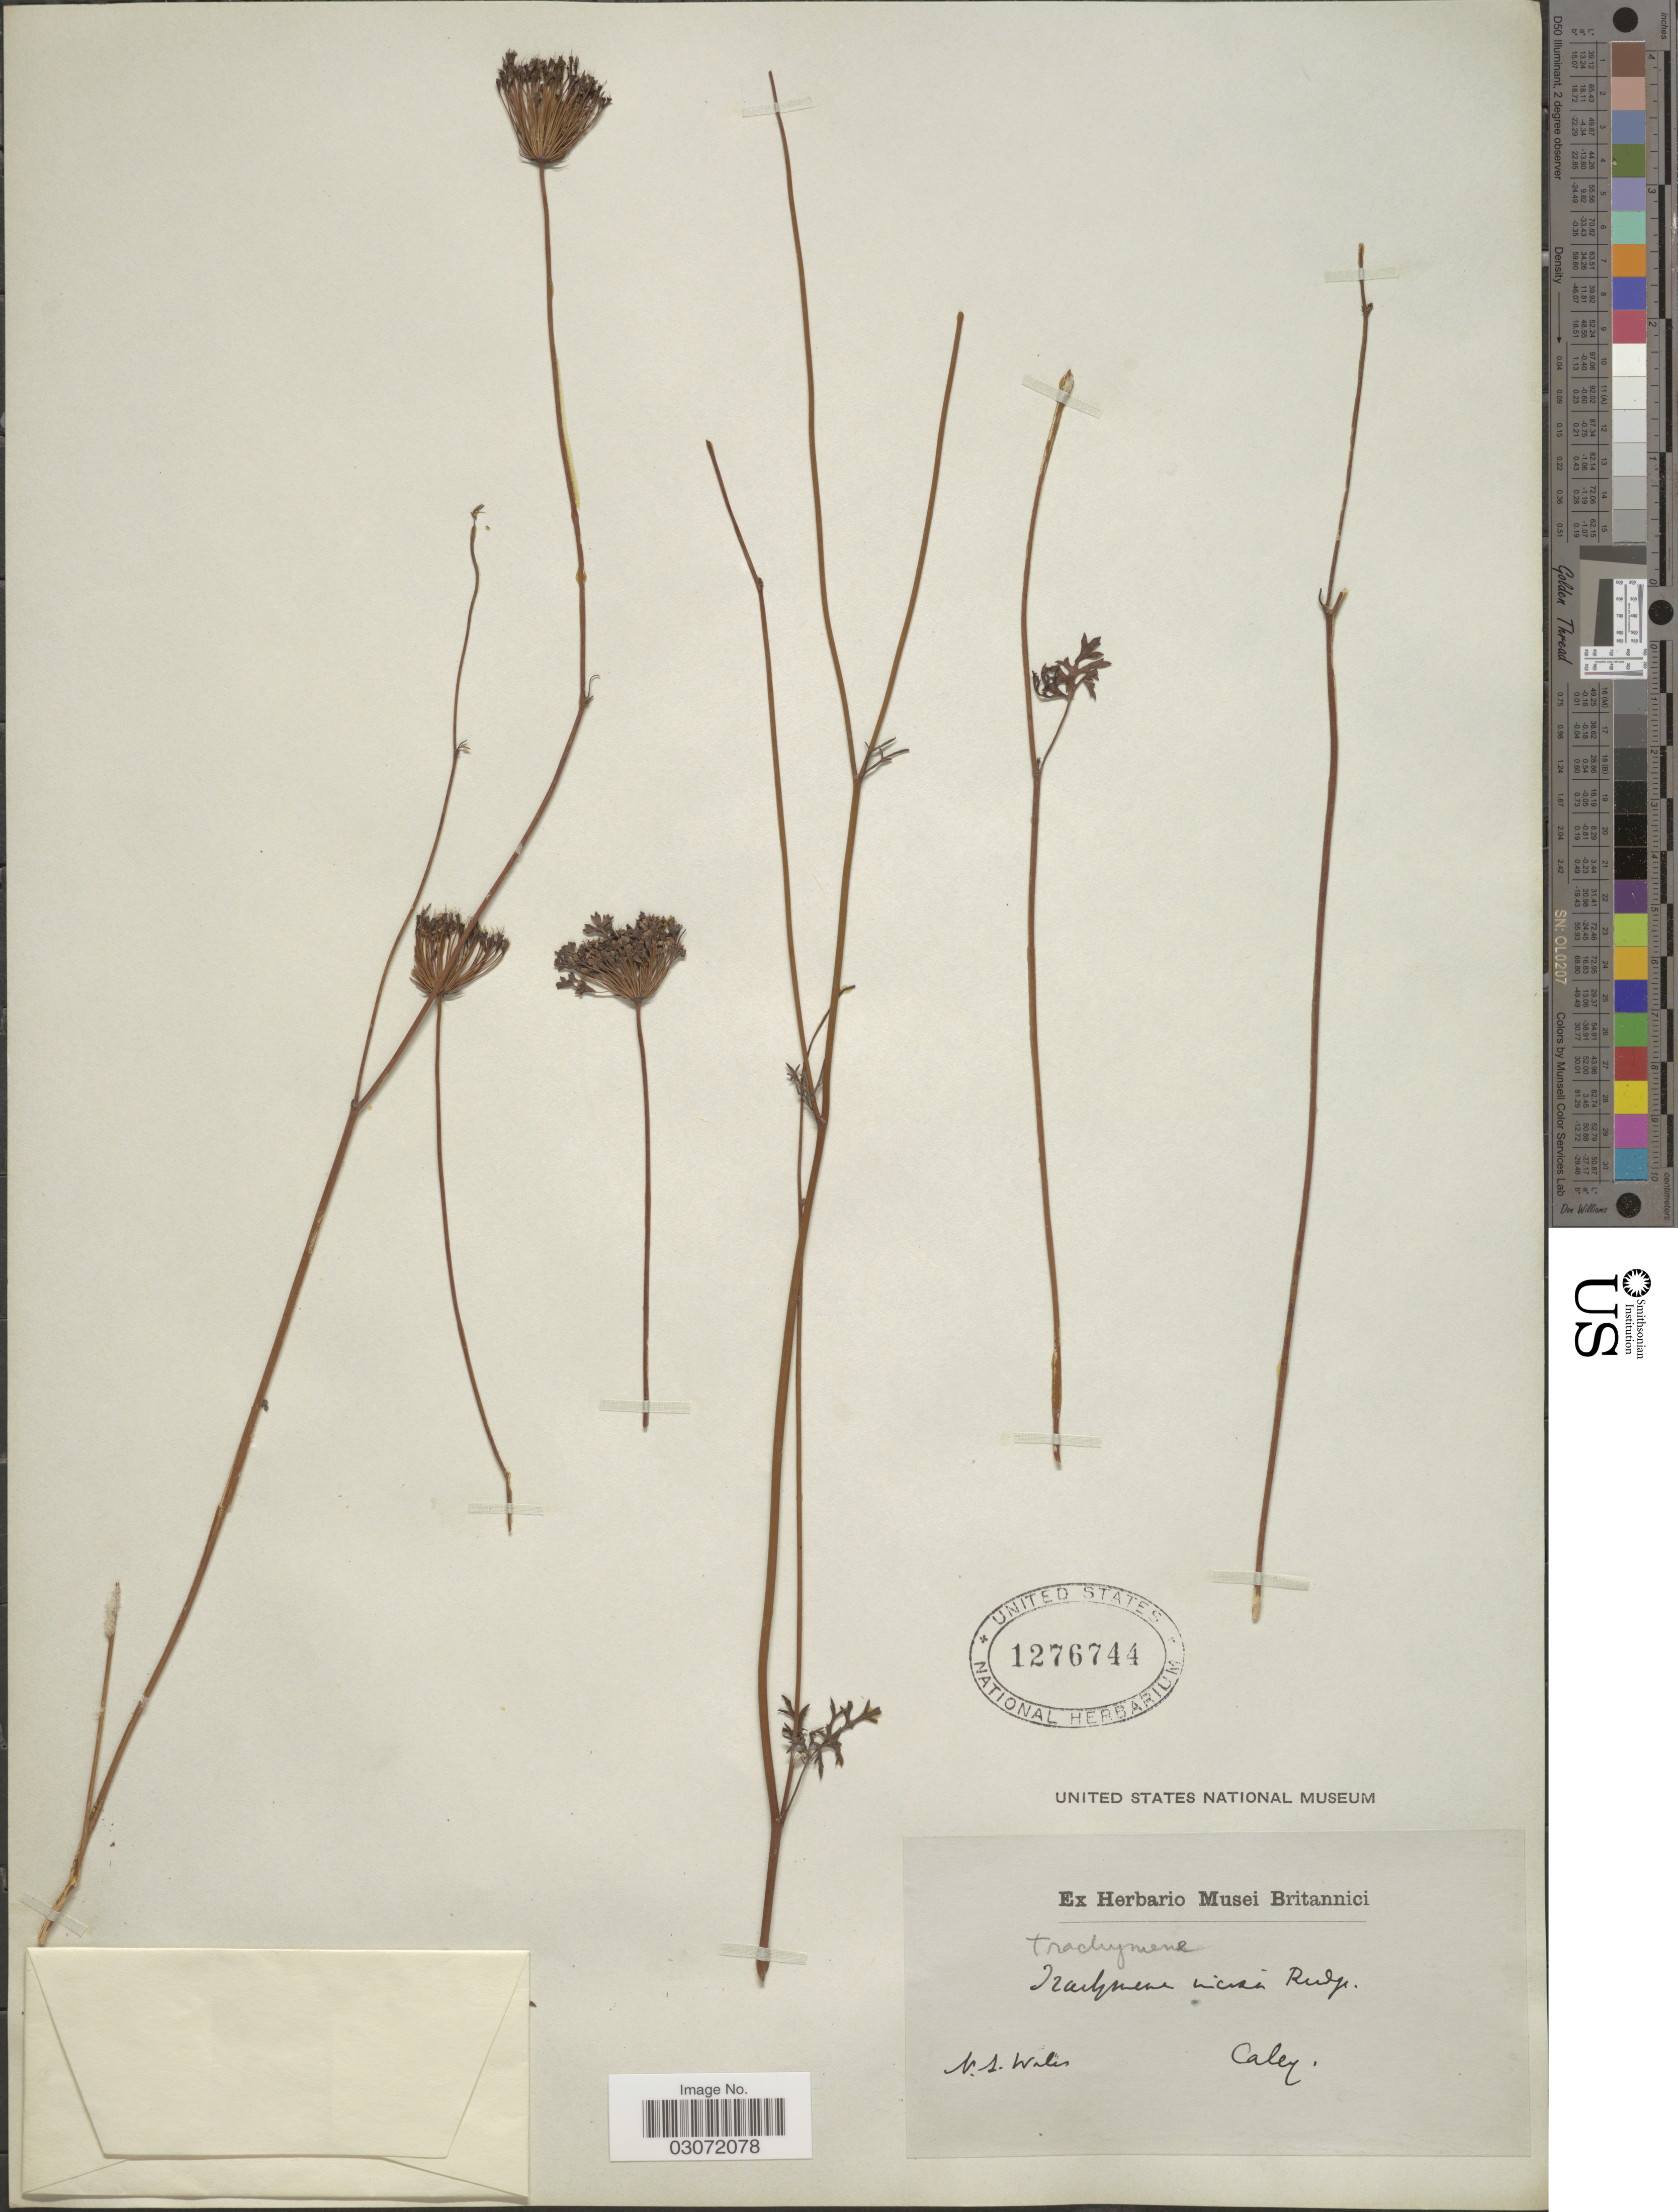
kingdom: Plantae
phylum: Tracheophyta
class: Magnoliopsida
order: Apiales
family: Araliaceae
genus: Trachymene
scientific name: Trachymene incisa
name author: Rudge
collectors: -. Caley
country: Australia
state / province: New South Wales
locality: N.S.Wales.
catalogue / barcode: US 1276744